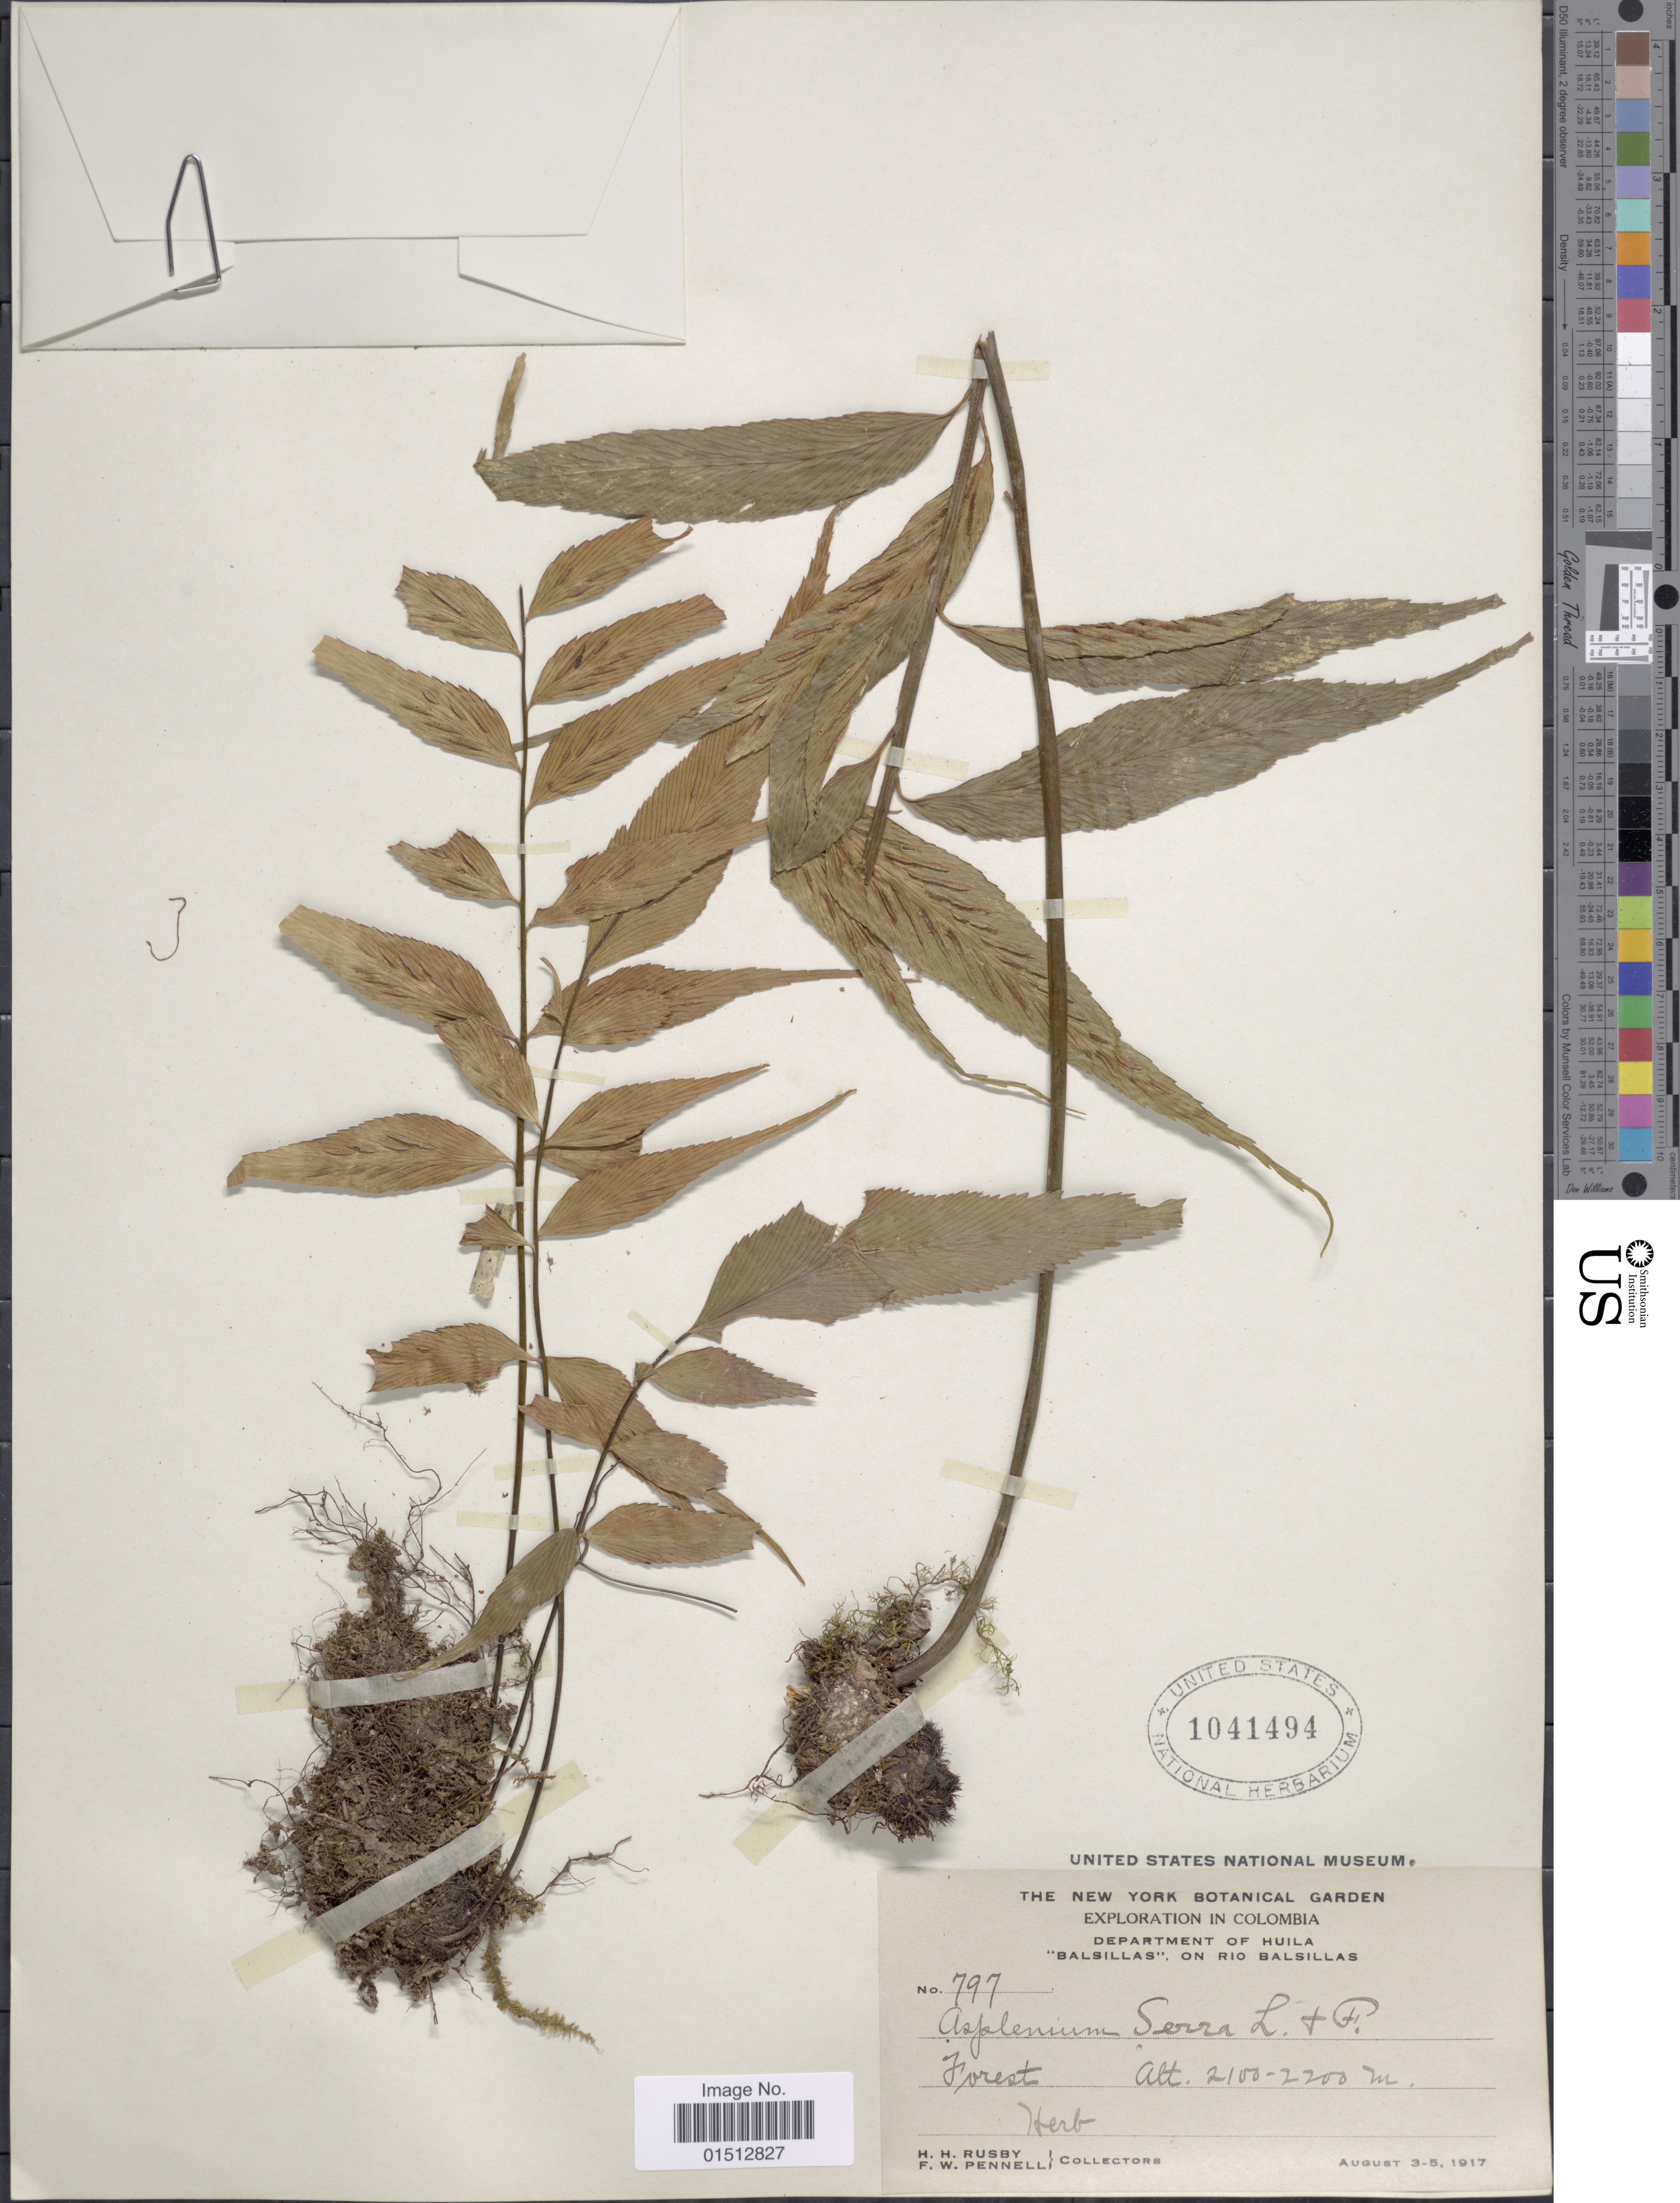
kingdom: Plantae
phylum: Tracheophyta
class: Polypodiopsida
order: Polypodiales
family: Aspleniaceae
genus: Asplenium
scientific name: Asplenium serra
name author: Langsd. & Fisch.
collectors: H. H. Rusby & F. W. Pennell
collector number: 797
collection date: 1917-08-03/1917-08-05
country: Colombia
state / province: Huila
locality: Colombia. Department of Huila, "Balsillas", on Rio Balsillas.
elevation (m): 2100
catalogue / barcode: US 1041494